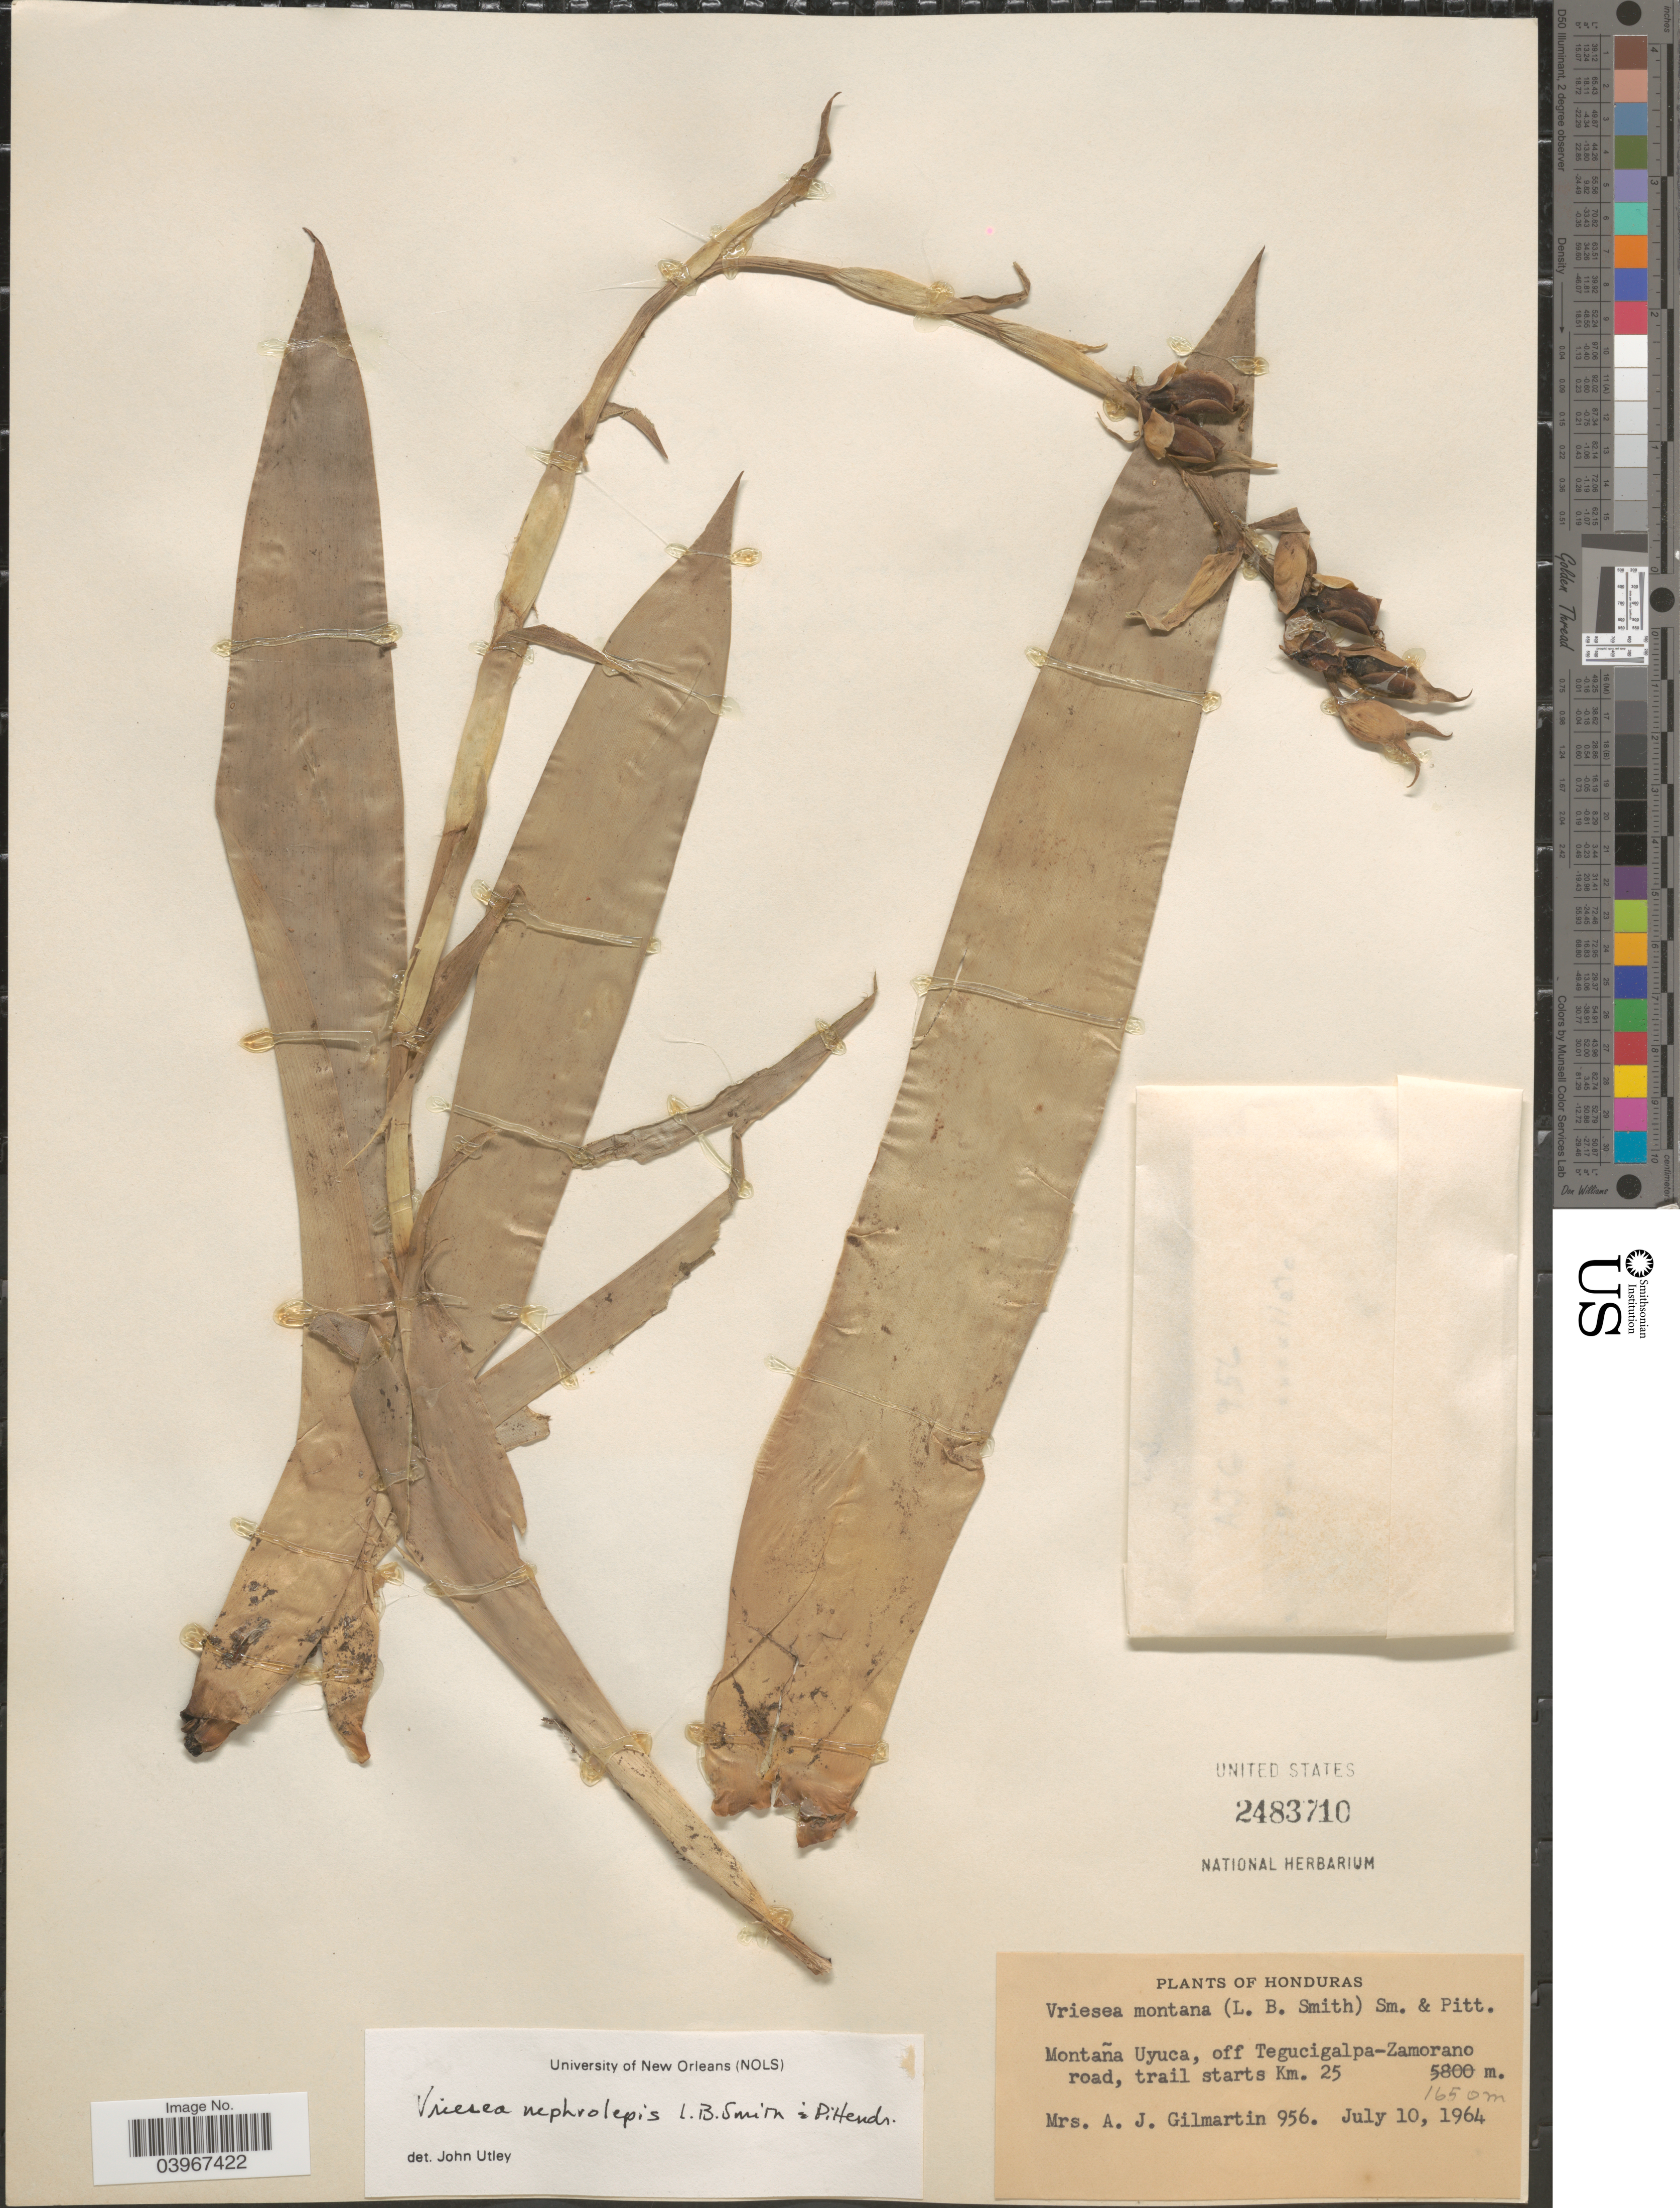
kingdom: Plantae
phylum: Tracheophyta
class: Liliopsida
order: Poales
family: Bromeliaceae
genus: Werauhia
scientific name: Werauhia nephrolepis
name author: (L.B. Sm. & Pittendr.) J.R. Grant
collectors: A. J. Gilmartin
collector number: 956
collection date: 1964-07-10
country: Honduras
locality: Montaña Uyuca, off Tegucigalpa-Zamorano road, trail starts Km. 25.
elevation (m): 1650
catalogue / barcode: US 2483710